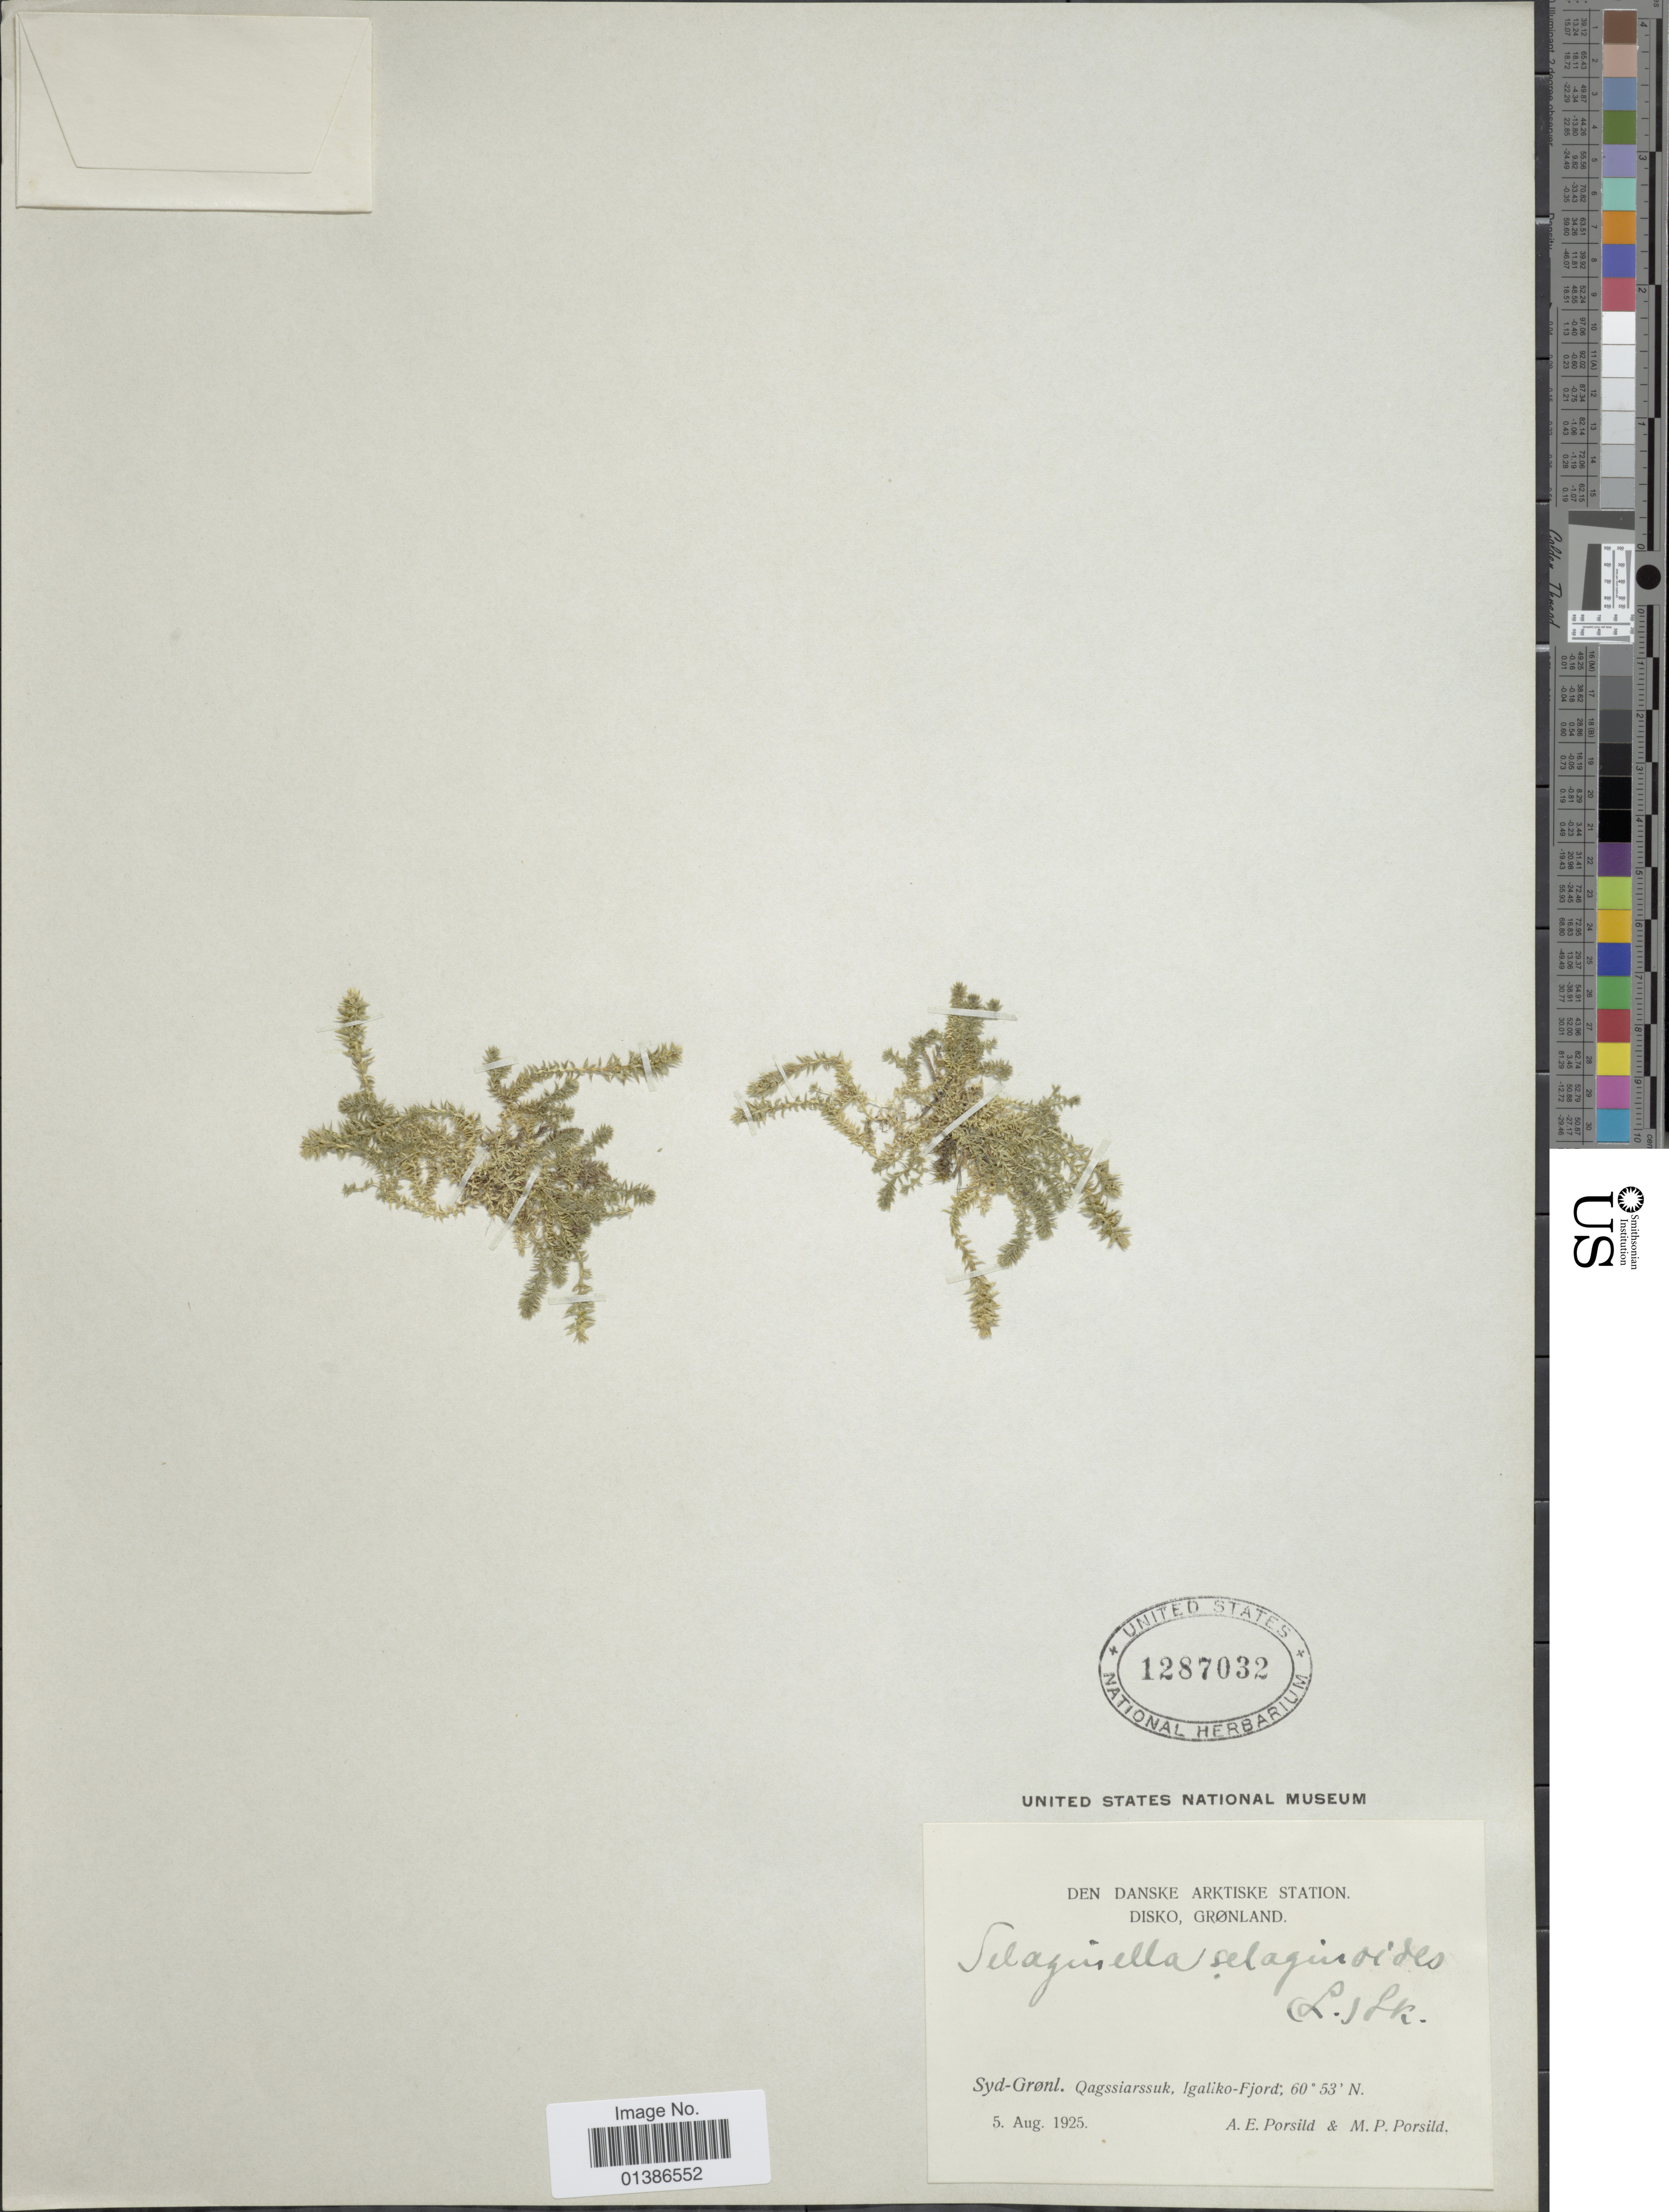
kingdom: Plantae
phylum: Tracheophyta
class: Lycopodiopsida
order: Selaginellales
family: Selaginellaceae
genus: Selaginella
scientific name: Selaginella selaginoides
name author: (L.) Link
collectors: A. E. Porsild & M. P. Porsild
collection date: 1925-08-05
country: Greenland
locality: Den Danske Arktiske Station. Disko. Syd-Grønl. Qagssiarssuk, Igaliko-Fjord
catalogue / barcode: US 1287032